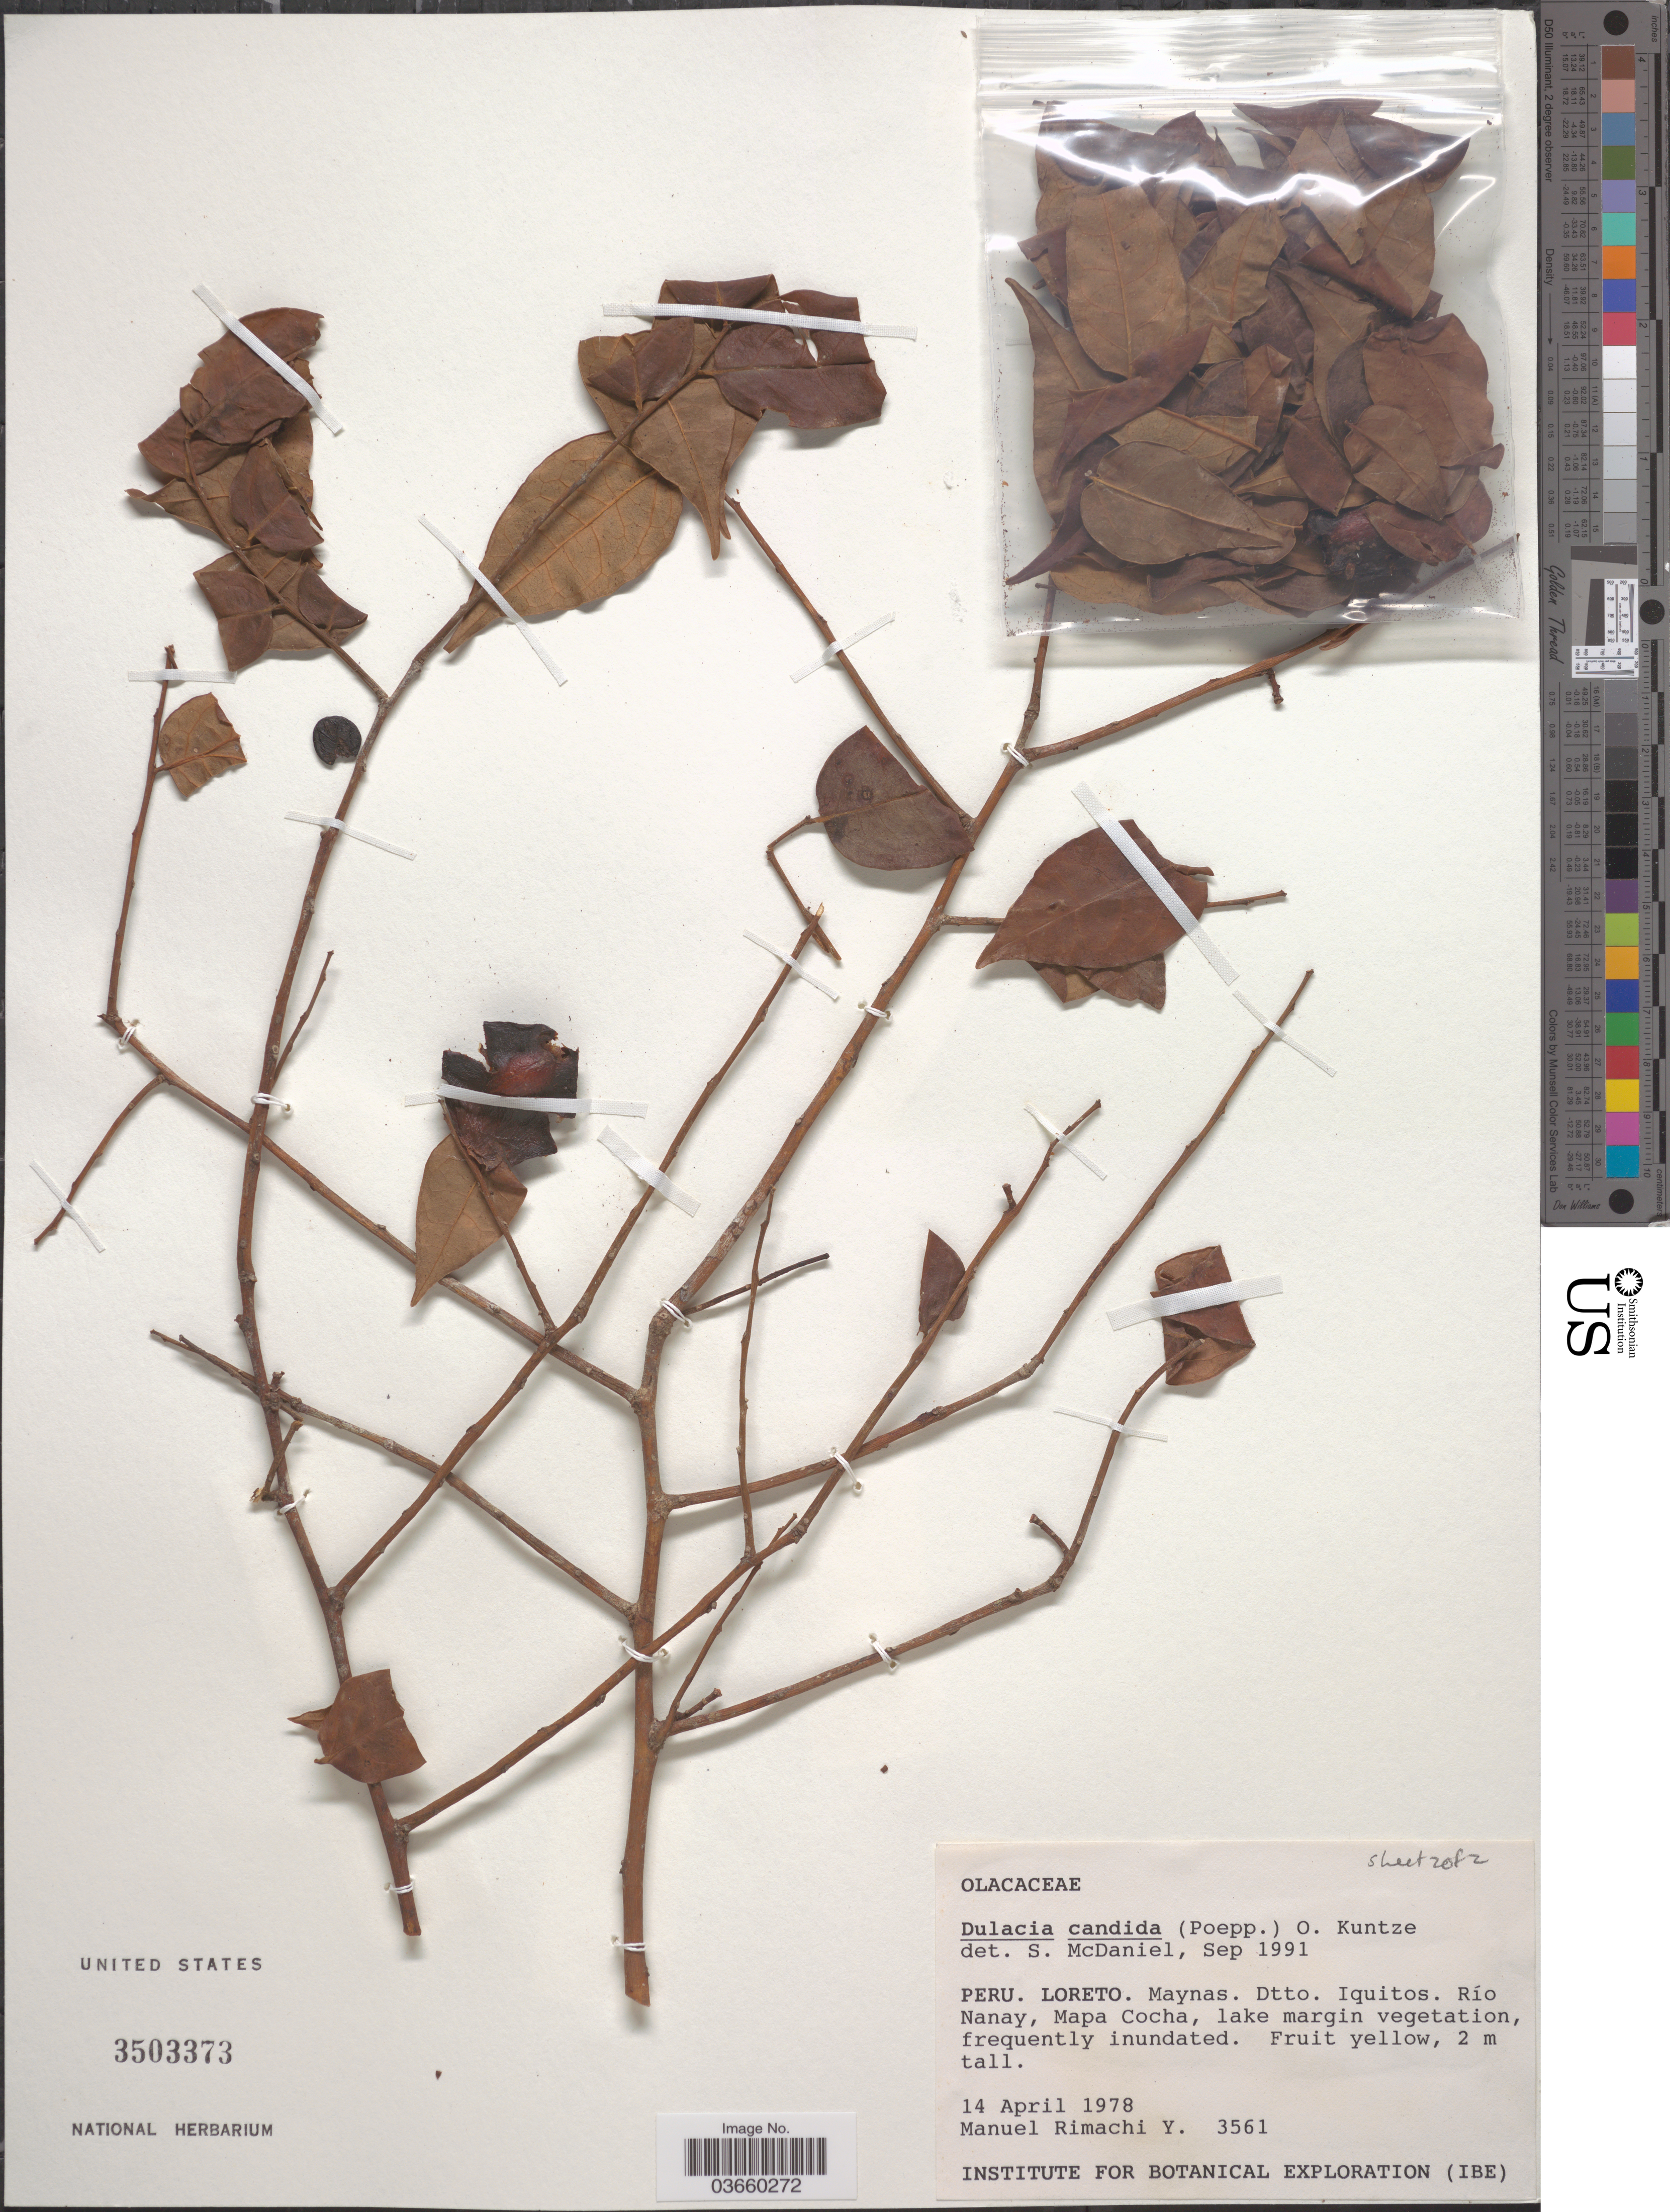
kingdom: Plantae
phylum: Tracheophyta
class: Magnoliopsida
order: Santalales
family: Olacaceae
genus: Dulacia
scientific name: Dulacia candida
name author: (Poepp.) Kuntze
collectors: M. Rimachi Y.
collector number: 3561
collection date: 1978-04-14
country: Peru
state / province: Loreto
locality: Maynas. Dtto. Iquitos. Río Nanay, Mapa Cocha, lake margin vegetation.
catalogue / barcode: US 3503373